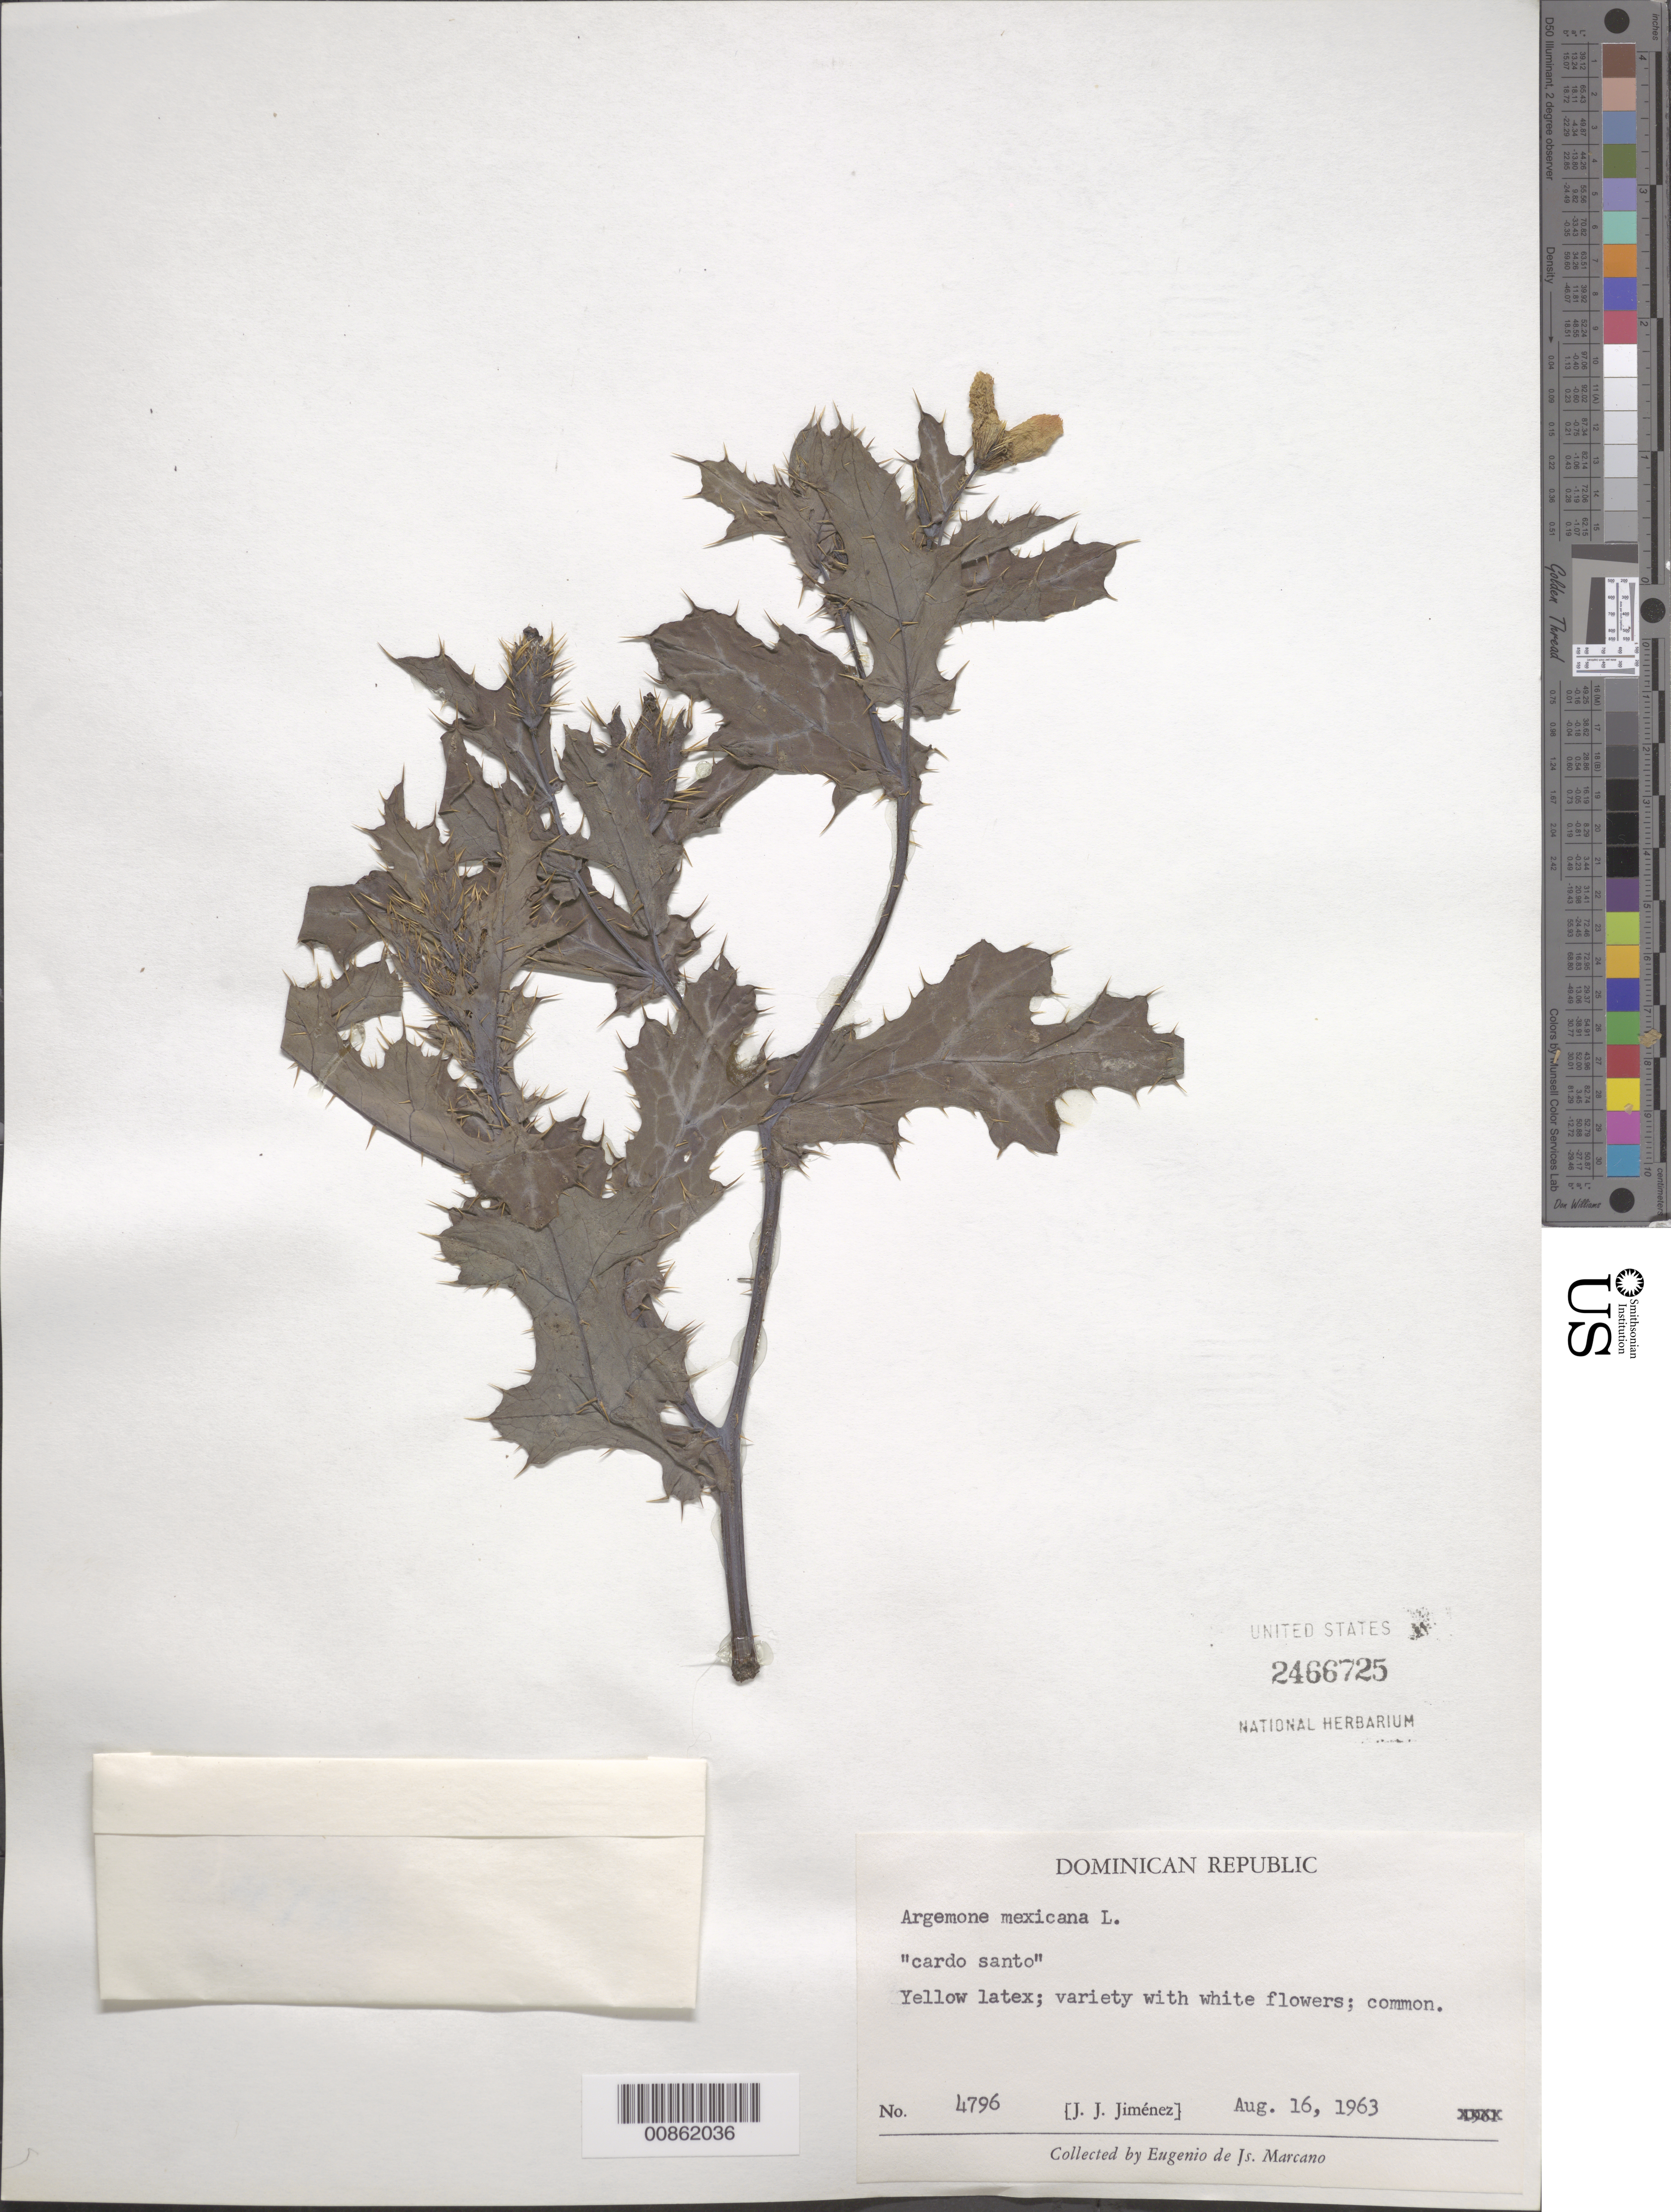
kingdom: Plantae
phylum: Tracheophyta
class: Magnoliopsida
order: Ranunculales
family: Papaveraceae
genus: Argemone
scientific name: Argemone mexicana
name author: L.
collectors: J. J. Jiménez Almonte & E. J. Marcano F.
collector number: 4796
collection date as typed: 16 Aug 1963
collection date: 1963-08-16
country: Dominican Republic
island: Hispaniola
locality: Dominican Republic.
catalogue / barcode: US 2466725